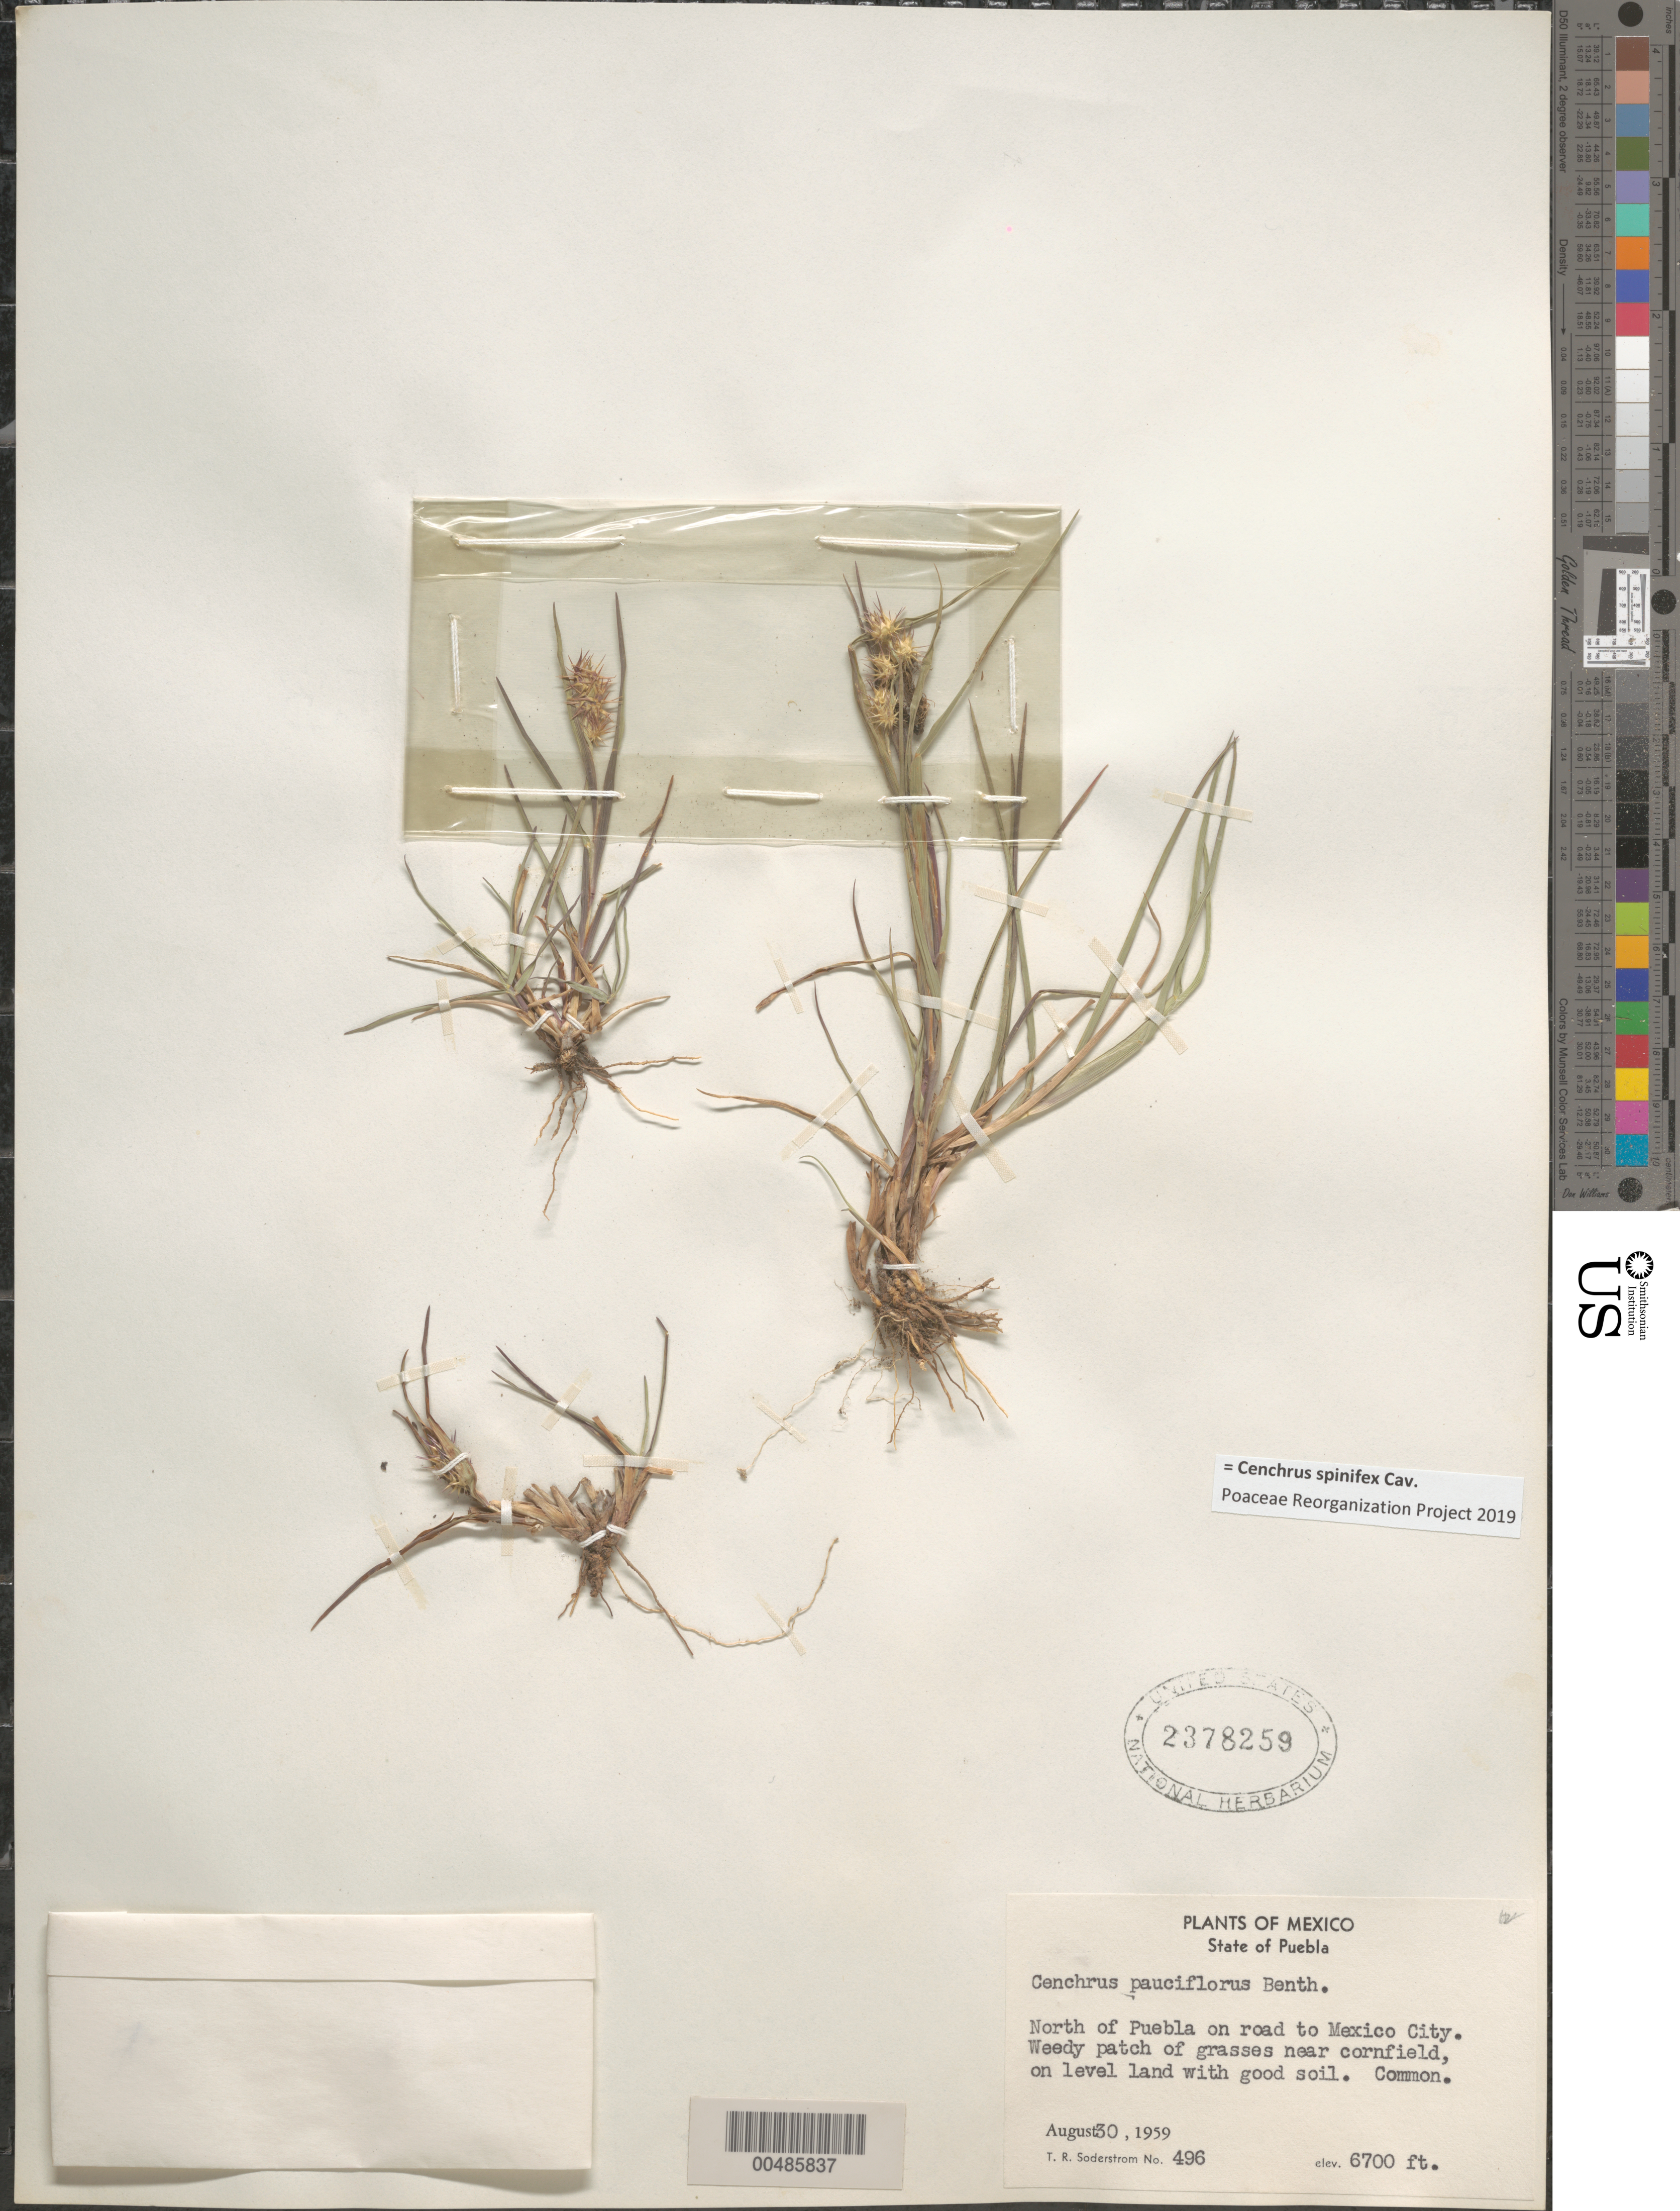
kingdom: Plantae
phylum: Tracheophyta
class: Liliopsida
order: Poales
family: Poaceae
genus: Cenchrus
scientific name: Cenchrus spinifex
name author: Cav.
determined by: Poaceae Reorganization Project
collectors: T. R. Soderstrom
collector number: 496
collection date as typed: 30 Aug 1959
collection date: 1959-08-30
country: Mexico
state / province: Puebla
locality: N of Puebla on road to Mexico City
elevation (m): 2042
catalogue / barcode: US 2378259